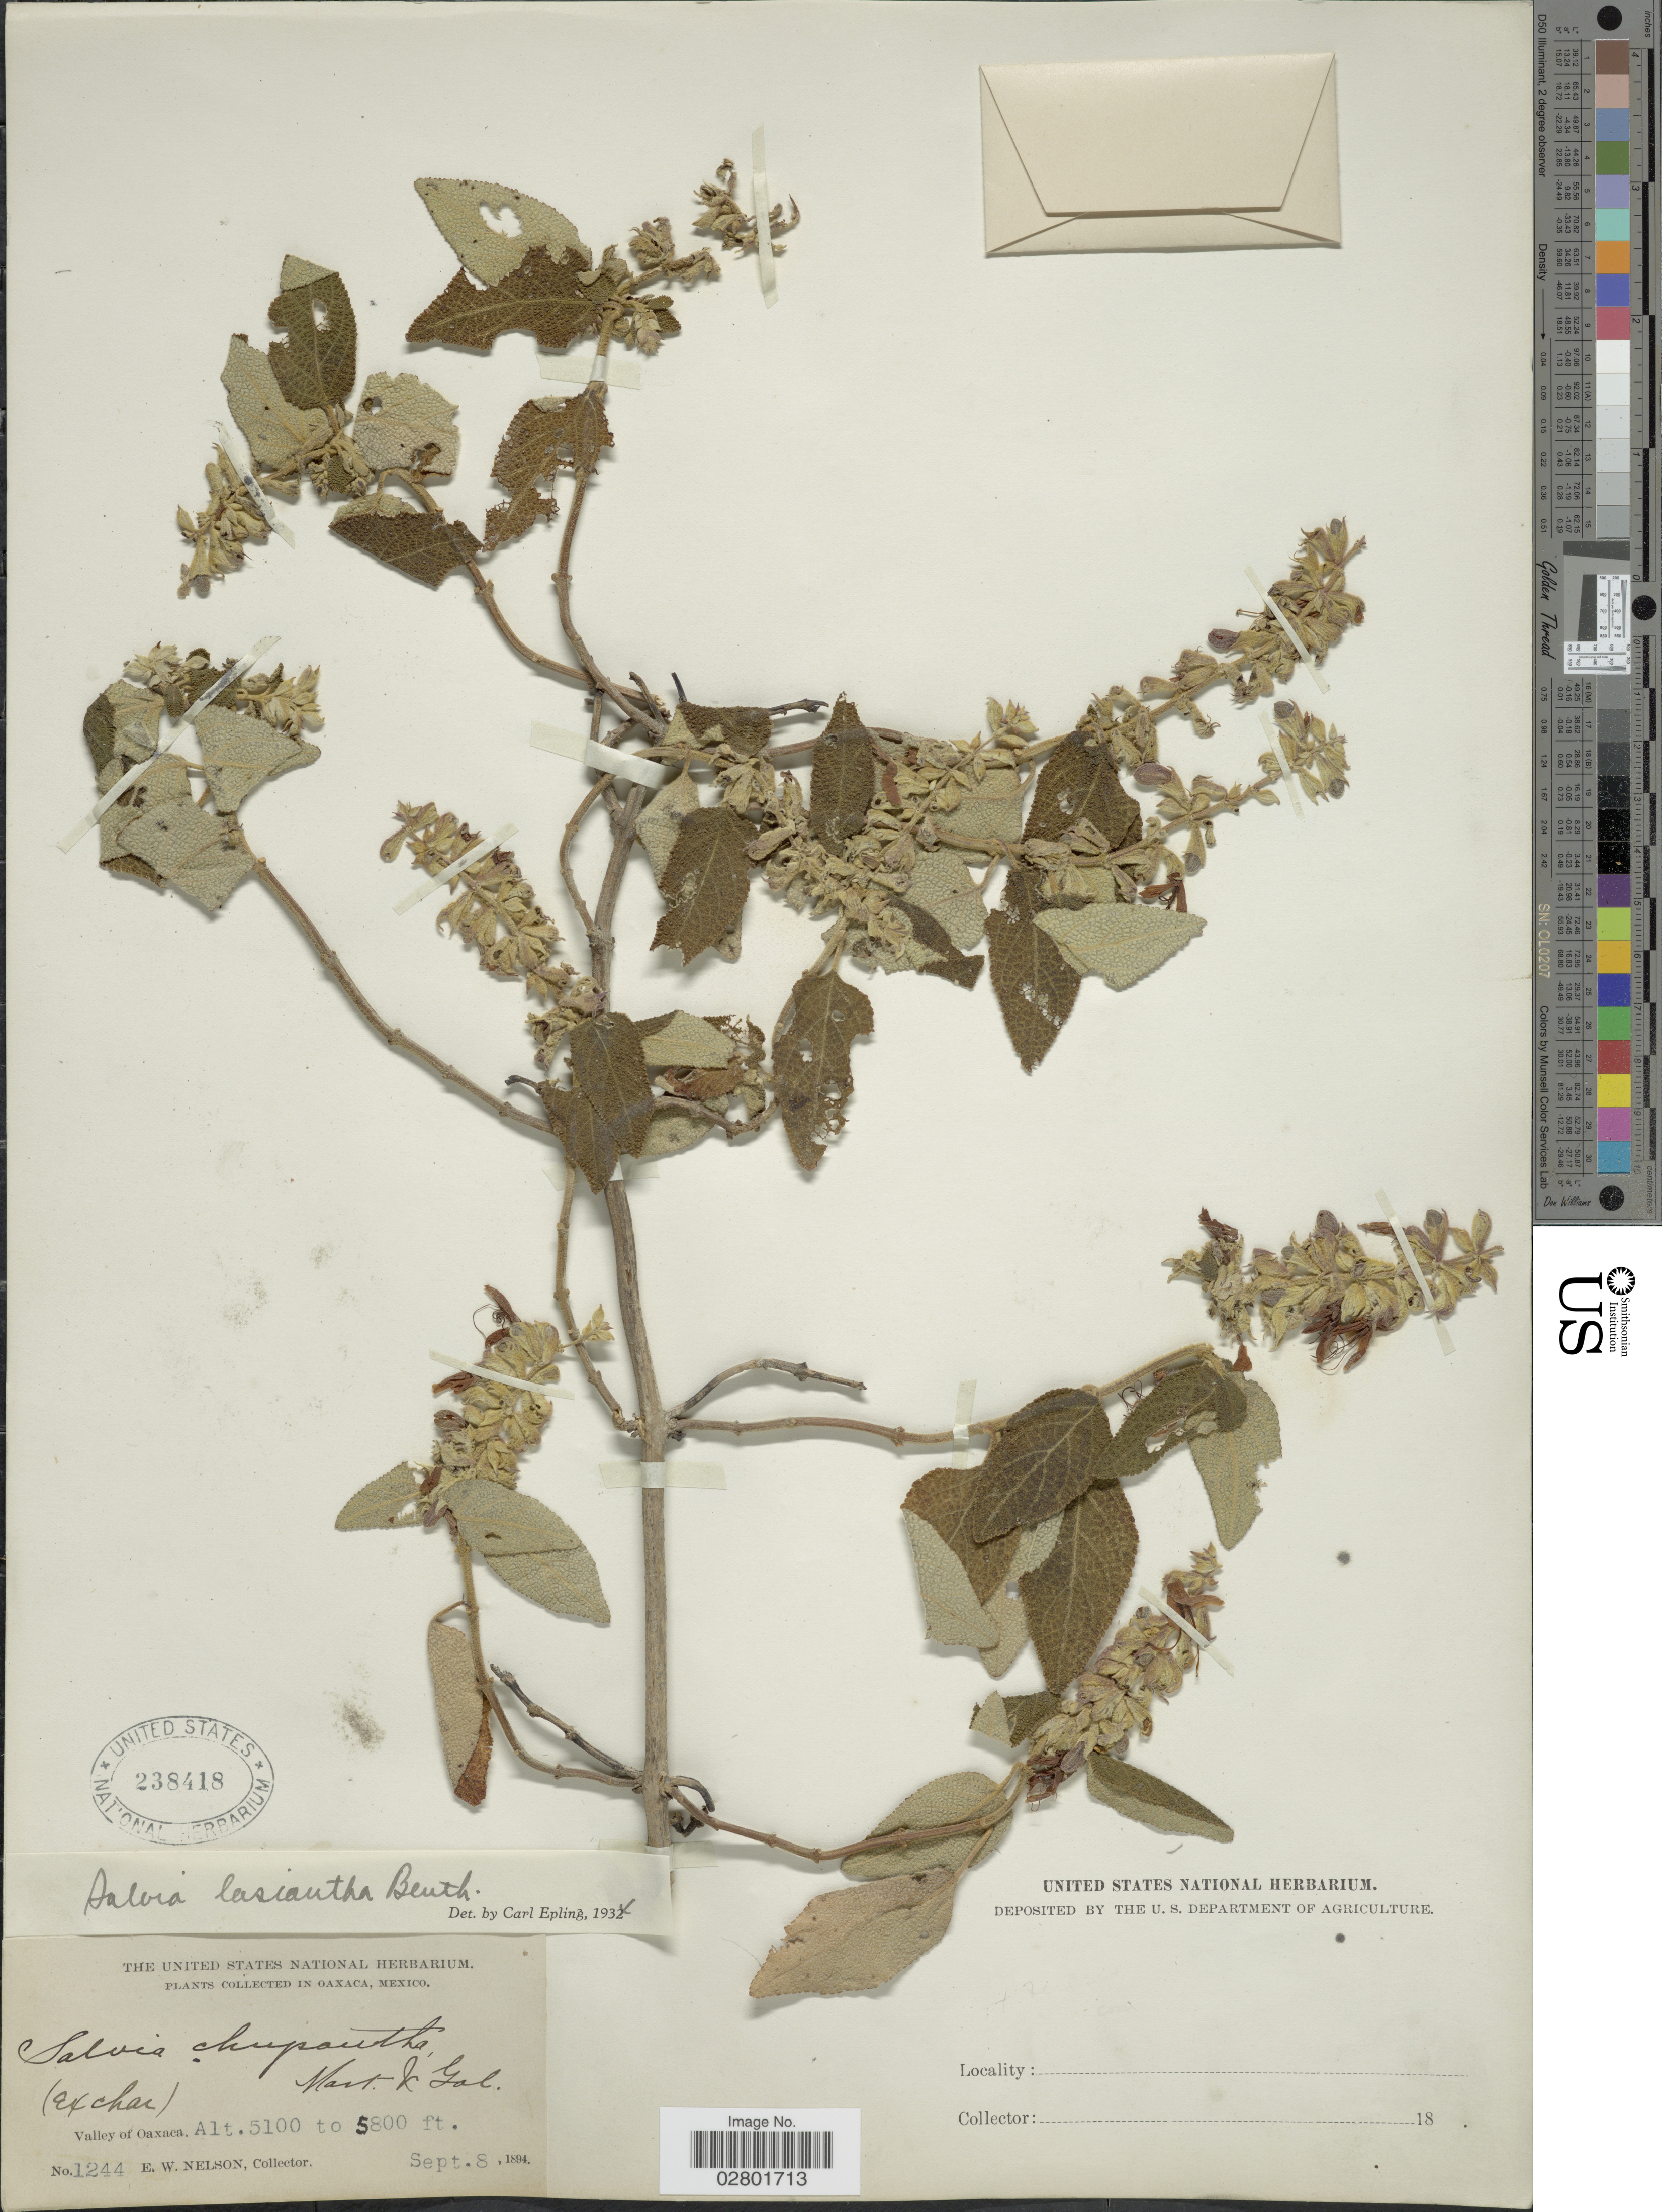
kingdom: Plantae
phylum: Tracheophyta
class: Magnoliopsida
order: Lamiales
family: Lamiaceae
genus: Salvia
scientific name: Salvia lasiantha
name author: Benth.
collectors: E. W. Nelson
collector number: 1244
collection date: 1894-09-08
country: Mexico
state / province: Oaxaca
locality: Valley of Oaxaca.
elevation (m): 1554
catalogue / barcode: US 238418